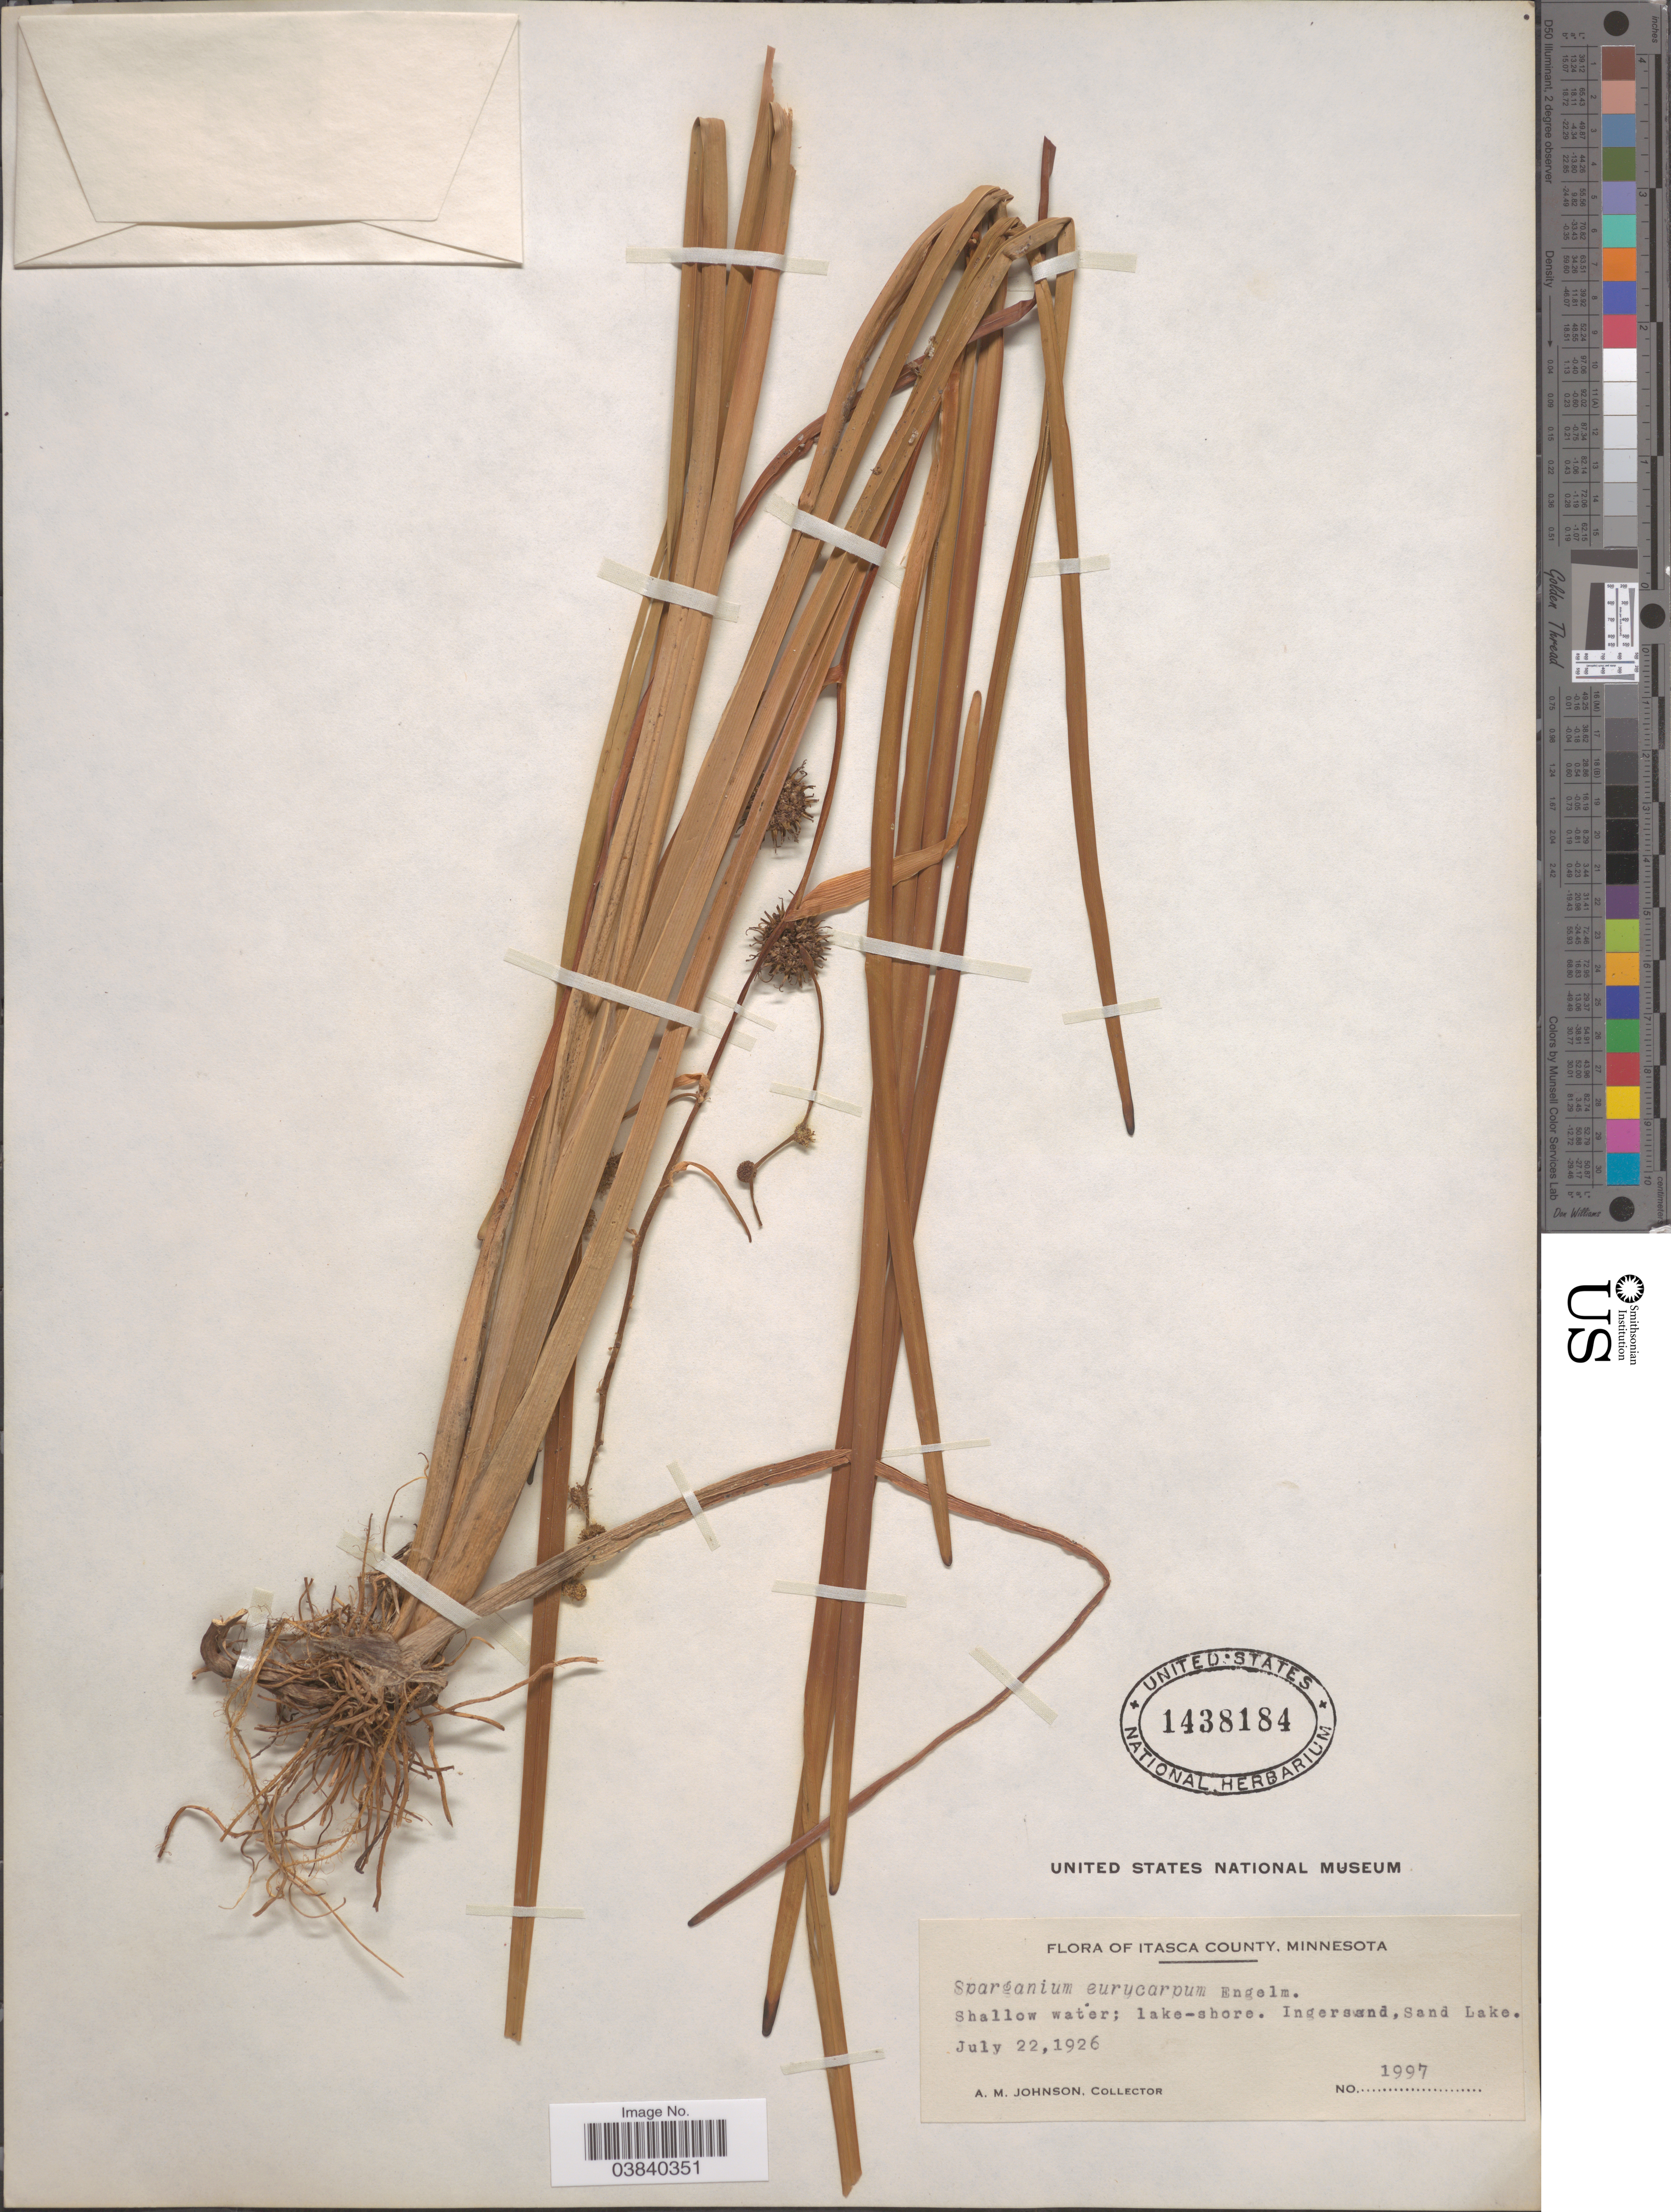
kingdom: Plantae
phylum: Tracheophyta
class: Liliopsida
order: Poales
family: Typhaceae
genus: Sparganium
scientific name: Sparganium eurycarpum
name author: Engelm.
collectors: A. M. Johnson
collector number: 1997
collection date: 1926-07-22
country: United States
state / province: Minnesota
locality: Itasca County. Lake-shore. Ingersand, Sand Lake.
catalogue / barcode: US 1438184